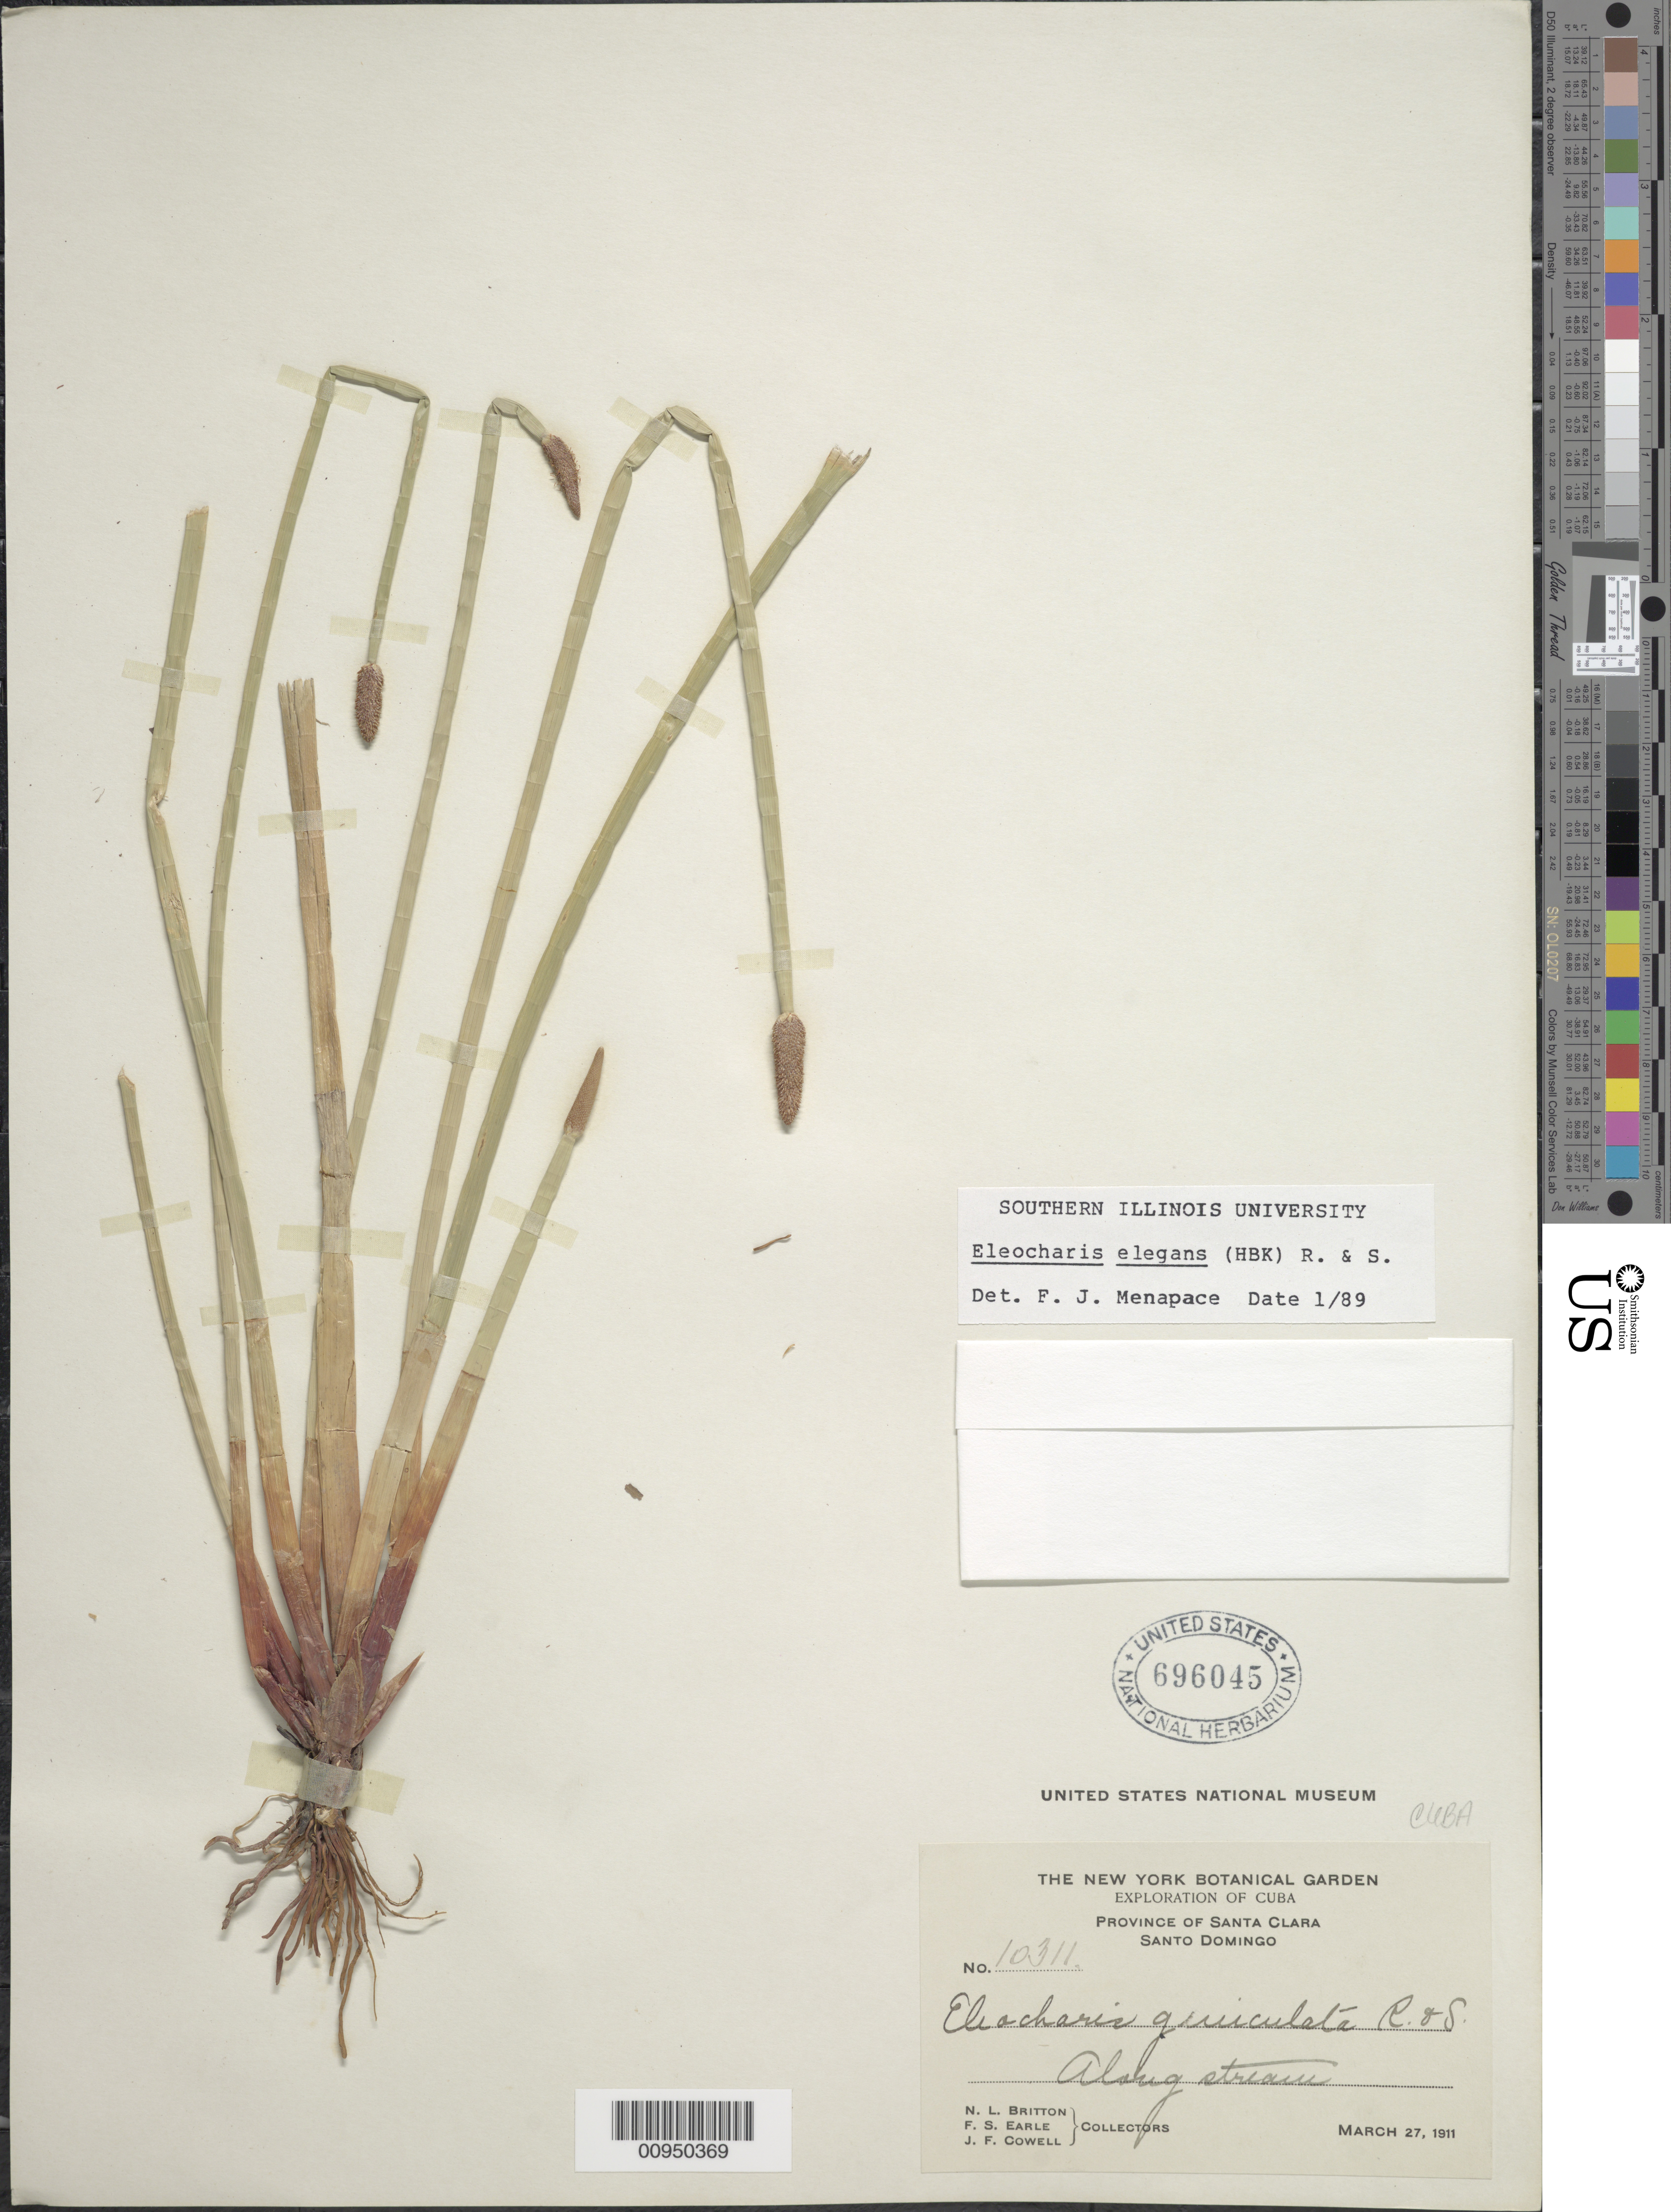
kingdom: Plantae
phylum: Tracheophyta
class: Liliopsida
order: Poales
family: Cyperaceae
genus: Eleocharis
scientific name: Eleocharis elegans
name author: (Kunth) Roem. & Schult.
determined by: Menapace, F. J.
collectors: N. Britton, F. S. Earle & J. F. Cowell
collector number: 10311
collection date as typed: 27 Mar 1911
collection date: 1911-03-27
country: Cuba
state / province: Las Villas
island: Cuba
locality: Santo Domingo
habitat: Along stream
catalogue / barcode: US 696045